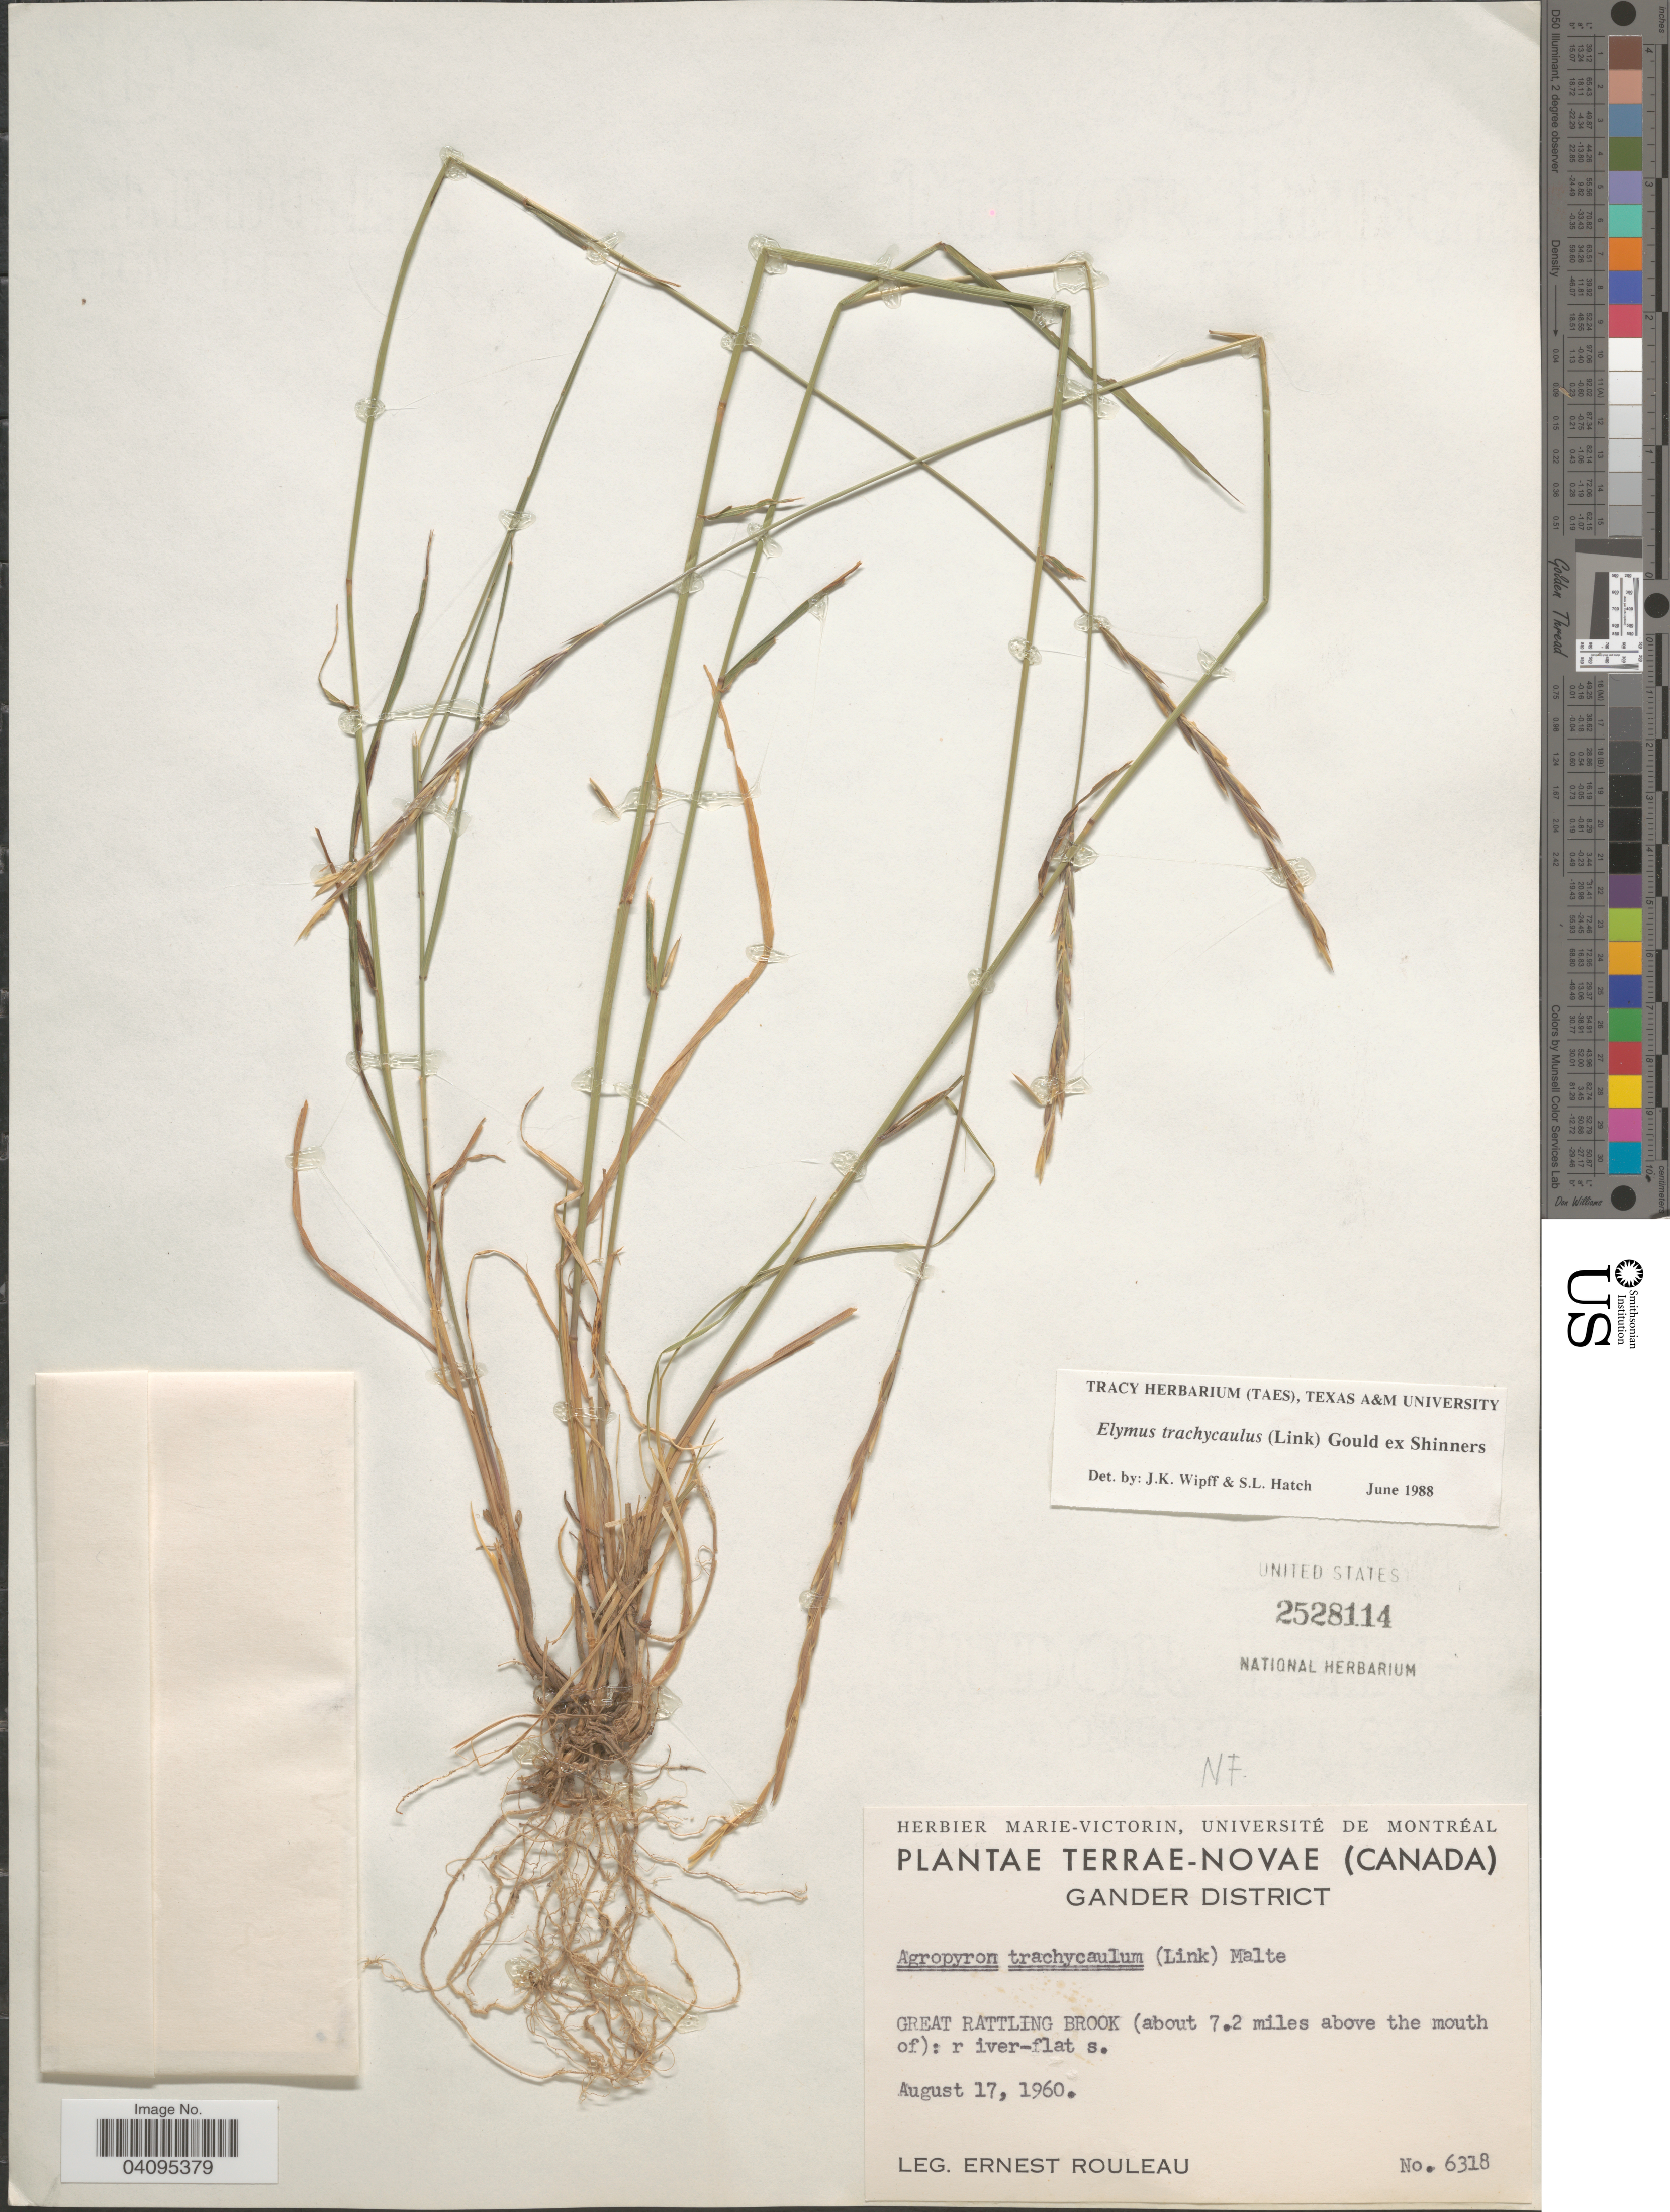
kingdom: Plantae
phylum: Tracheophyta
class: Liliopsida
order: Poales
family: Poaceae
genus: Elymus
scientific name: Elymus trachycaulus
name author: (Link) Gould ex Shinners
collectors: J. Rouleau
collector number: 6318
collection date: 1960-08-17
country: Canada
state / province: Newfoundland and Labrador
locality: Terrae-Novae. Gander District. Great Rattling Brook (about 7.2 miles above the mouth of): r iver-flat s.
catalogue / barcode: US 2528114